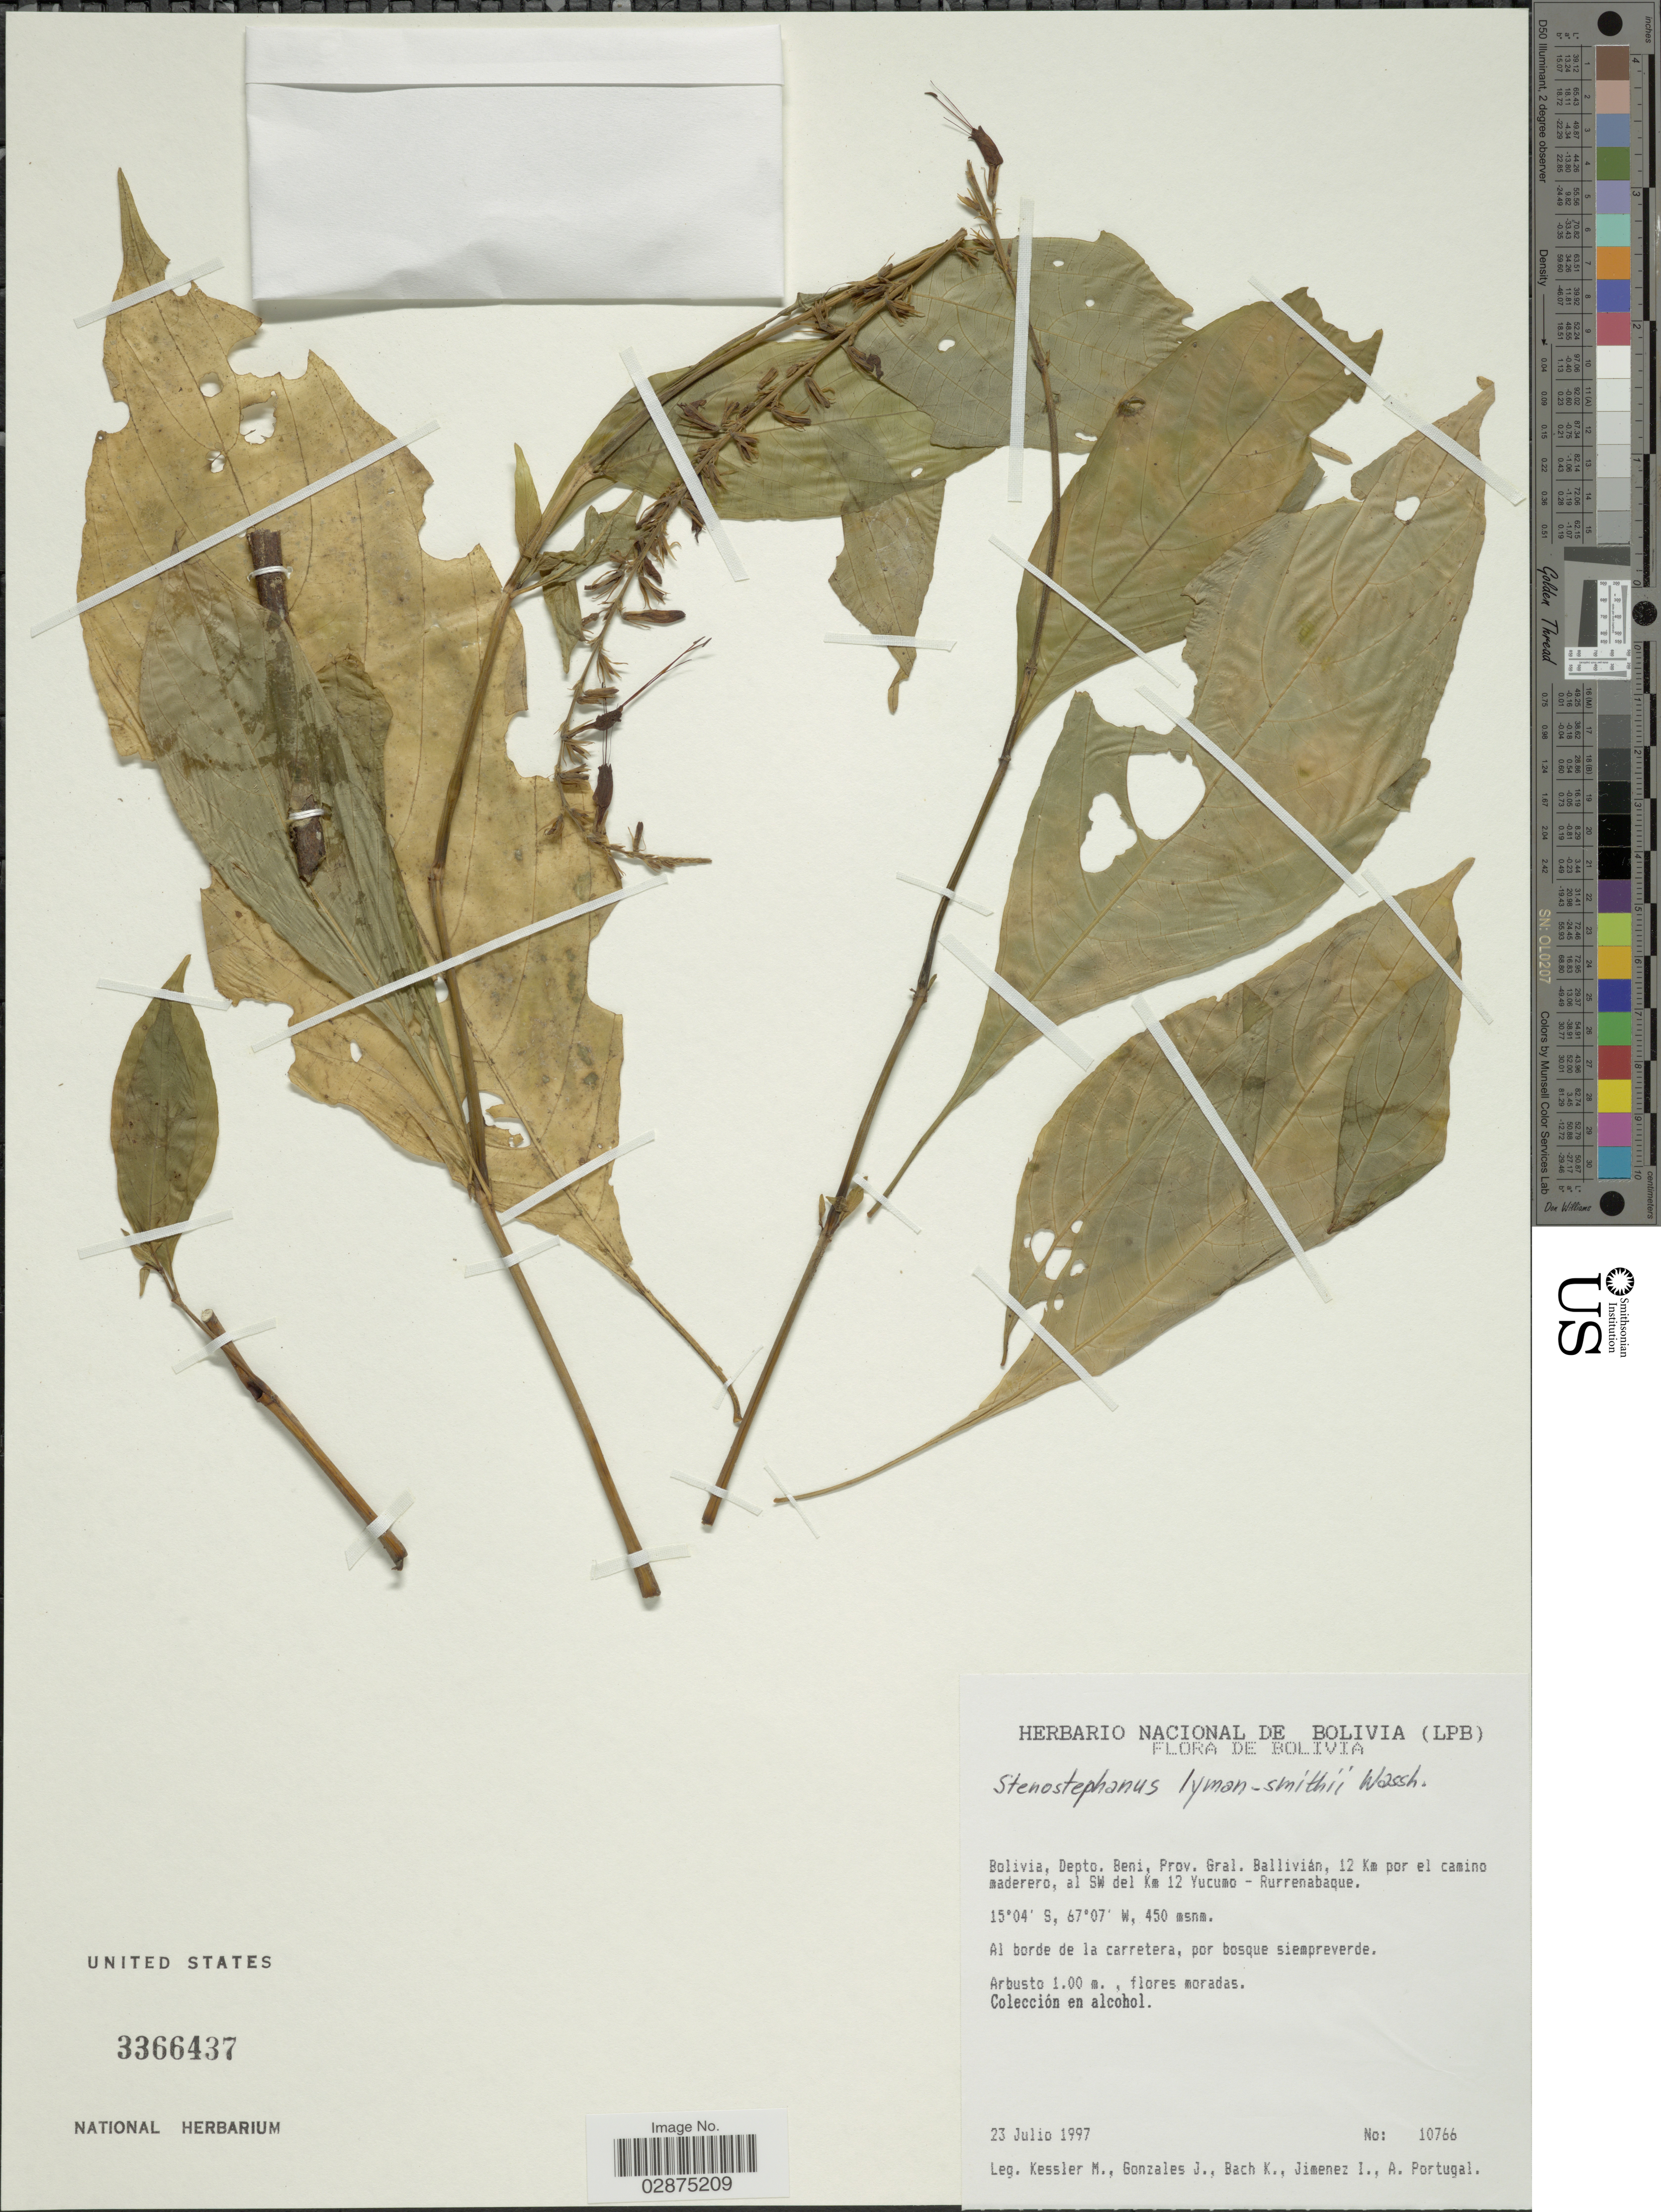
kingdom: Plantae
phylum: Tracheophyta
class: Magnoliopsida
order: Lamiales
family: Acanthaceae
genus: Stenostephanus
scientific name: Stenostephanus lyman-smithii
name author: Wassh.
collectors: M. Kessler, J. Gonzales, K. Bach, I. Jimenez & A. Portugal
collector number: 10766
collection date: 1997-07-23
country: Bolivia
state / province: Beni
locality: Depto. Beni, Prov. Gral. Ballivián, 12 Km por el camino maderero, al SW del Km 12 Yucumo - Rurrenabaque.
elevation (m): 450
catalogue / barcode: US 3366437